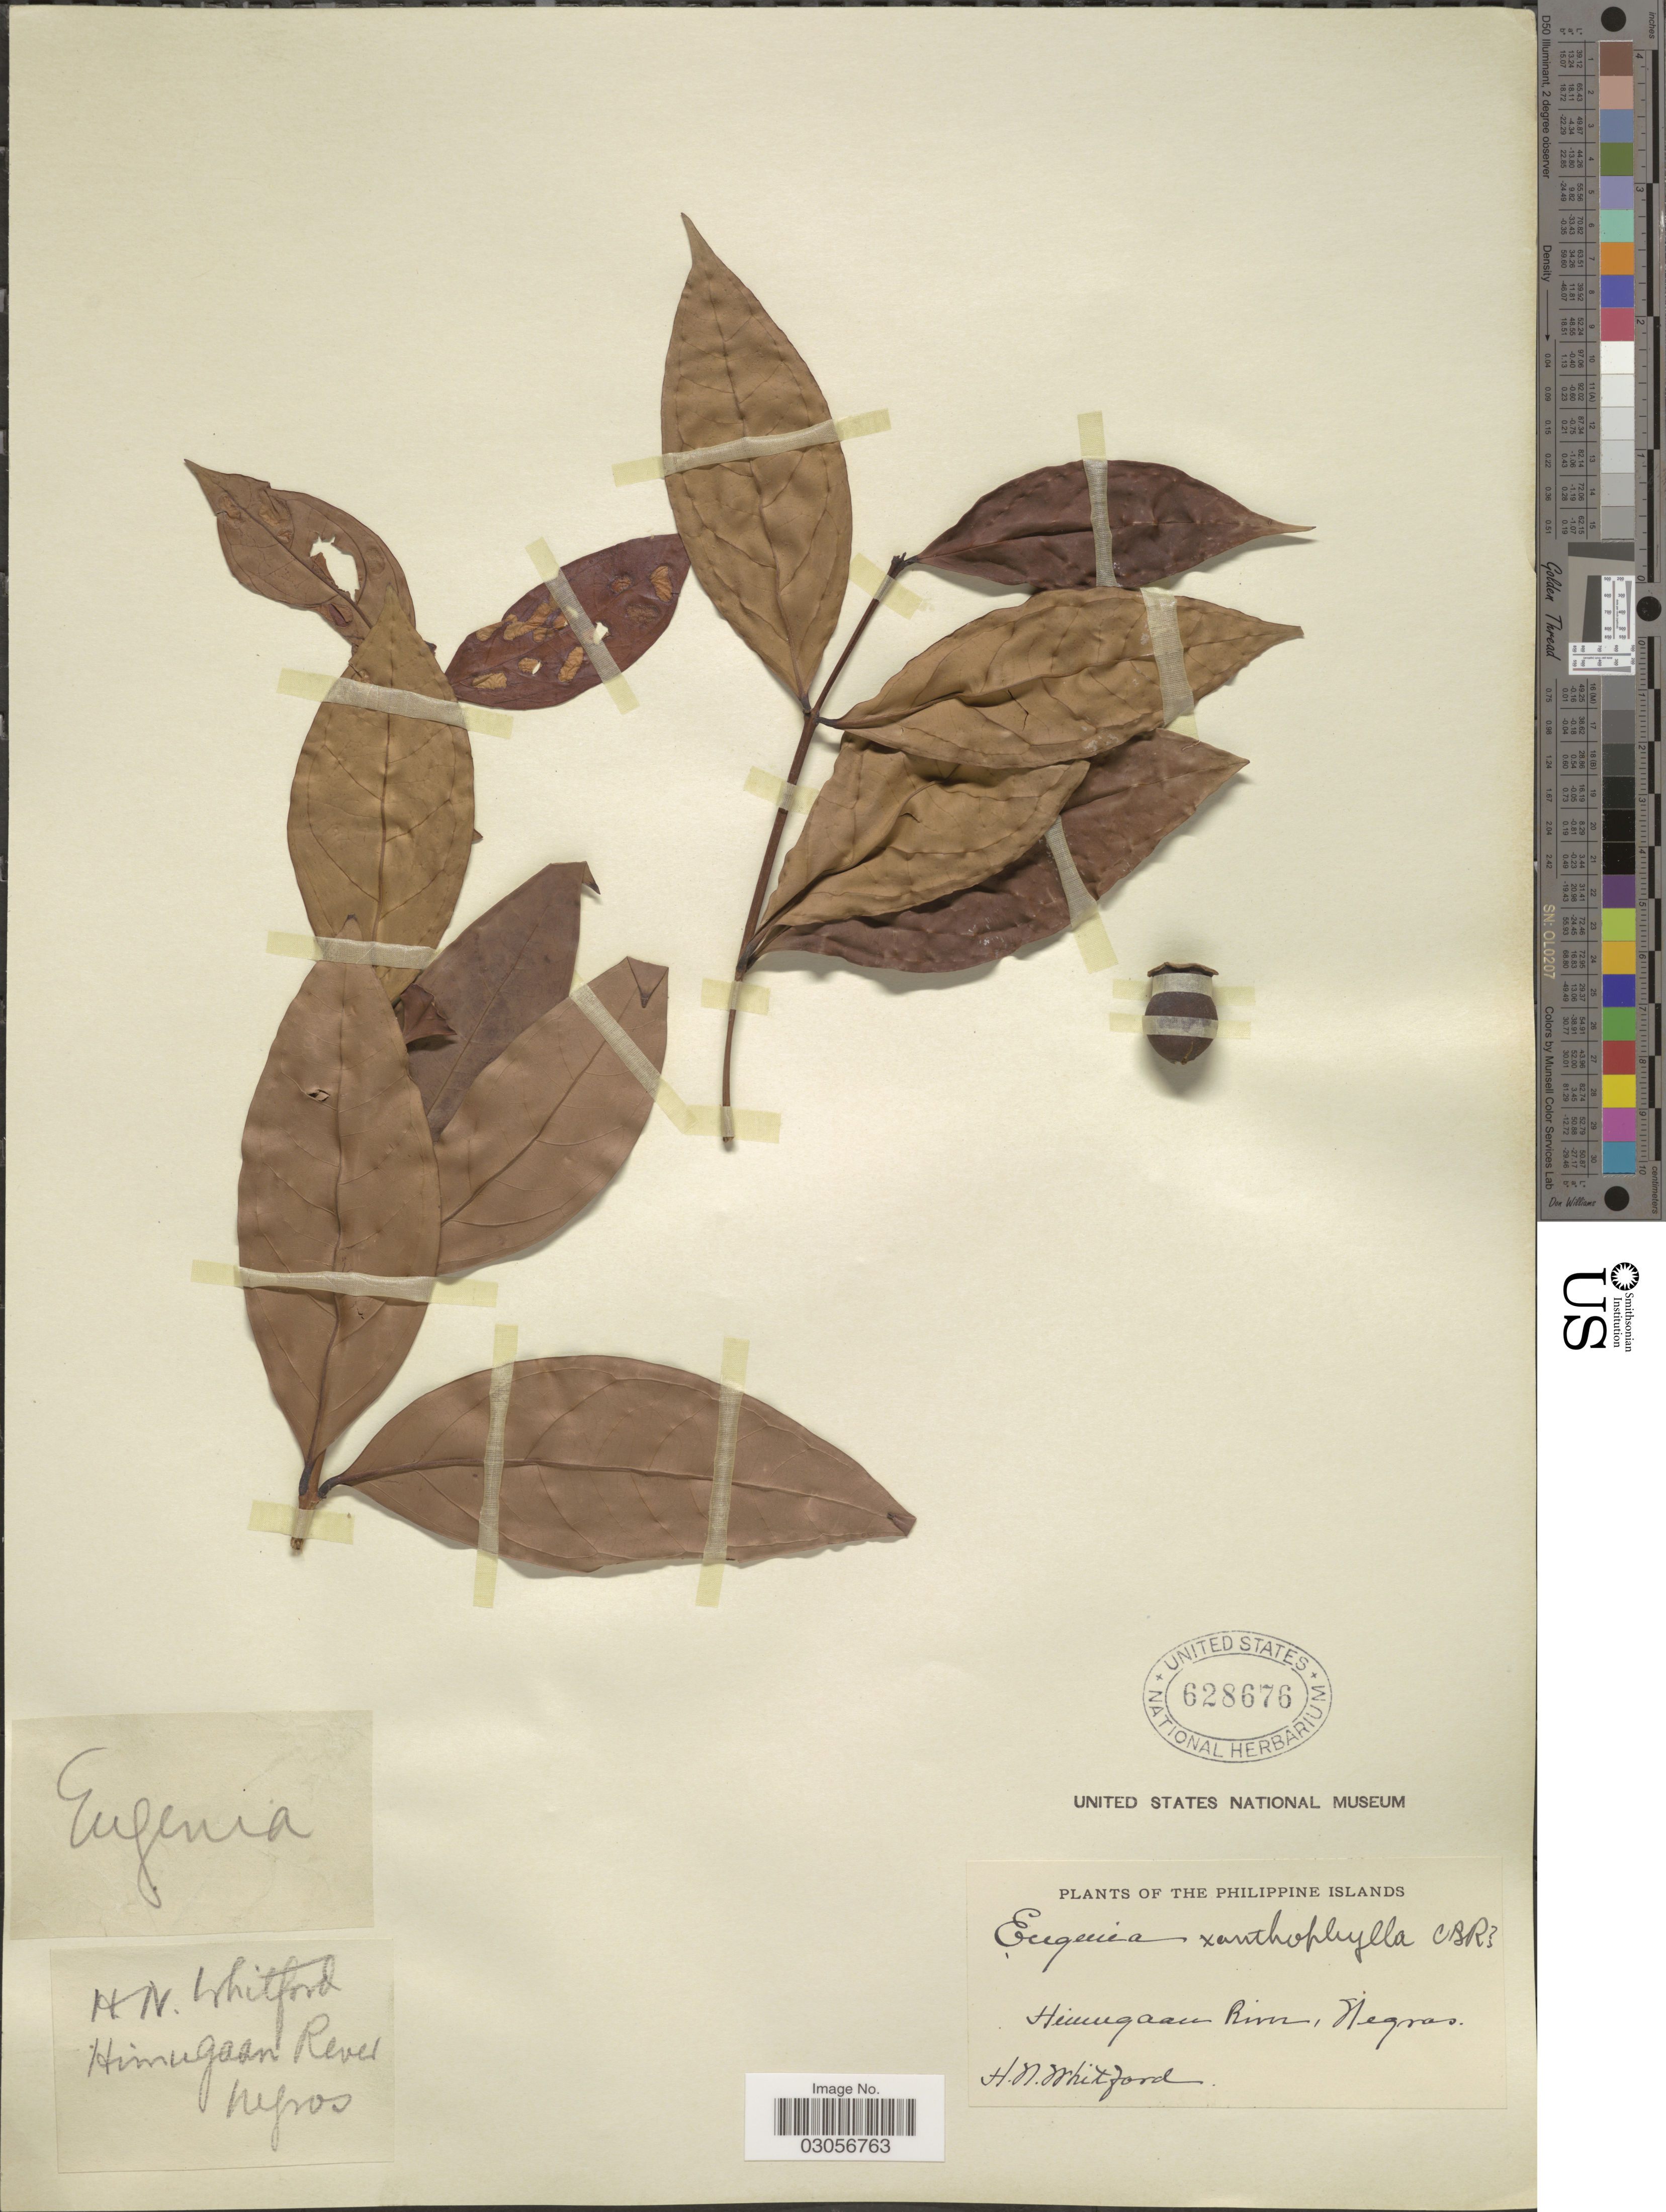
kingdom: Plantae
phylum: Tracheophyta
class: Magnoliopsida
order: Myrtales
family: Myrtaceae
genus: Syzygium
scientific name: Syzygium xanthophyllum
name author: (C.B. Rob.) Merr.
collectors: H. N. Whitford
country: Philippines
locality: Philippine Islands. Himugaan River, Negros.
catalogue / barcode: US 628676